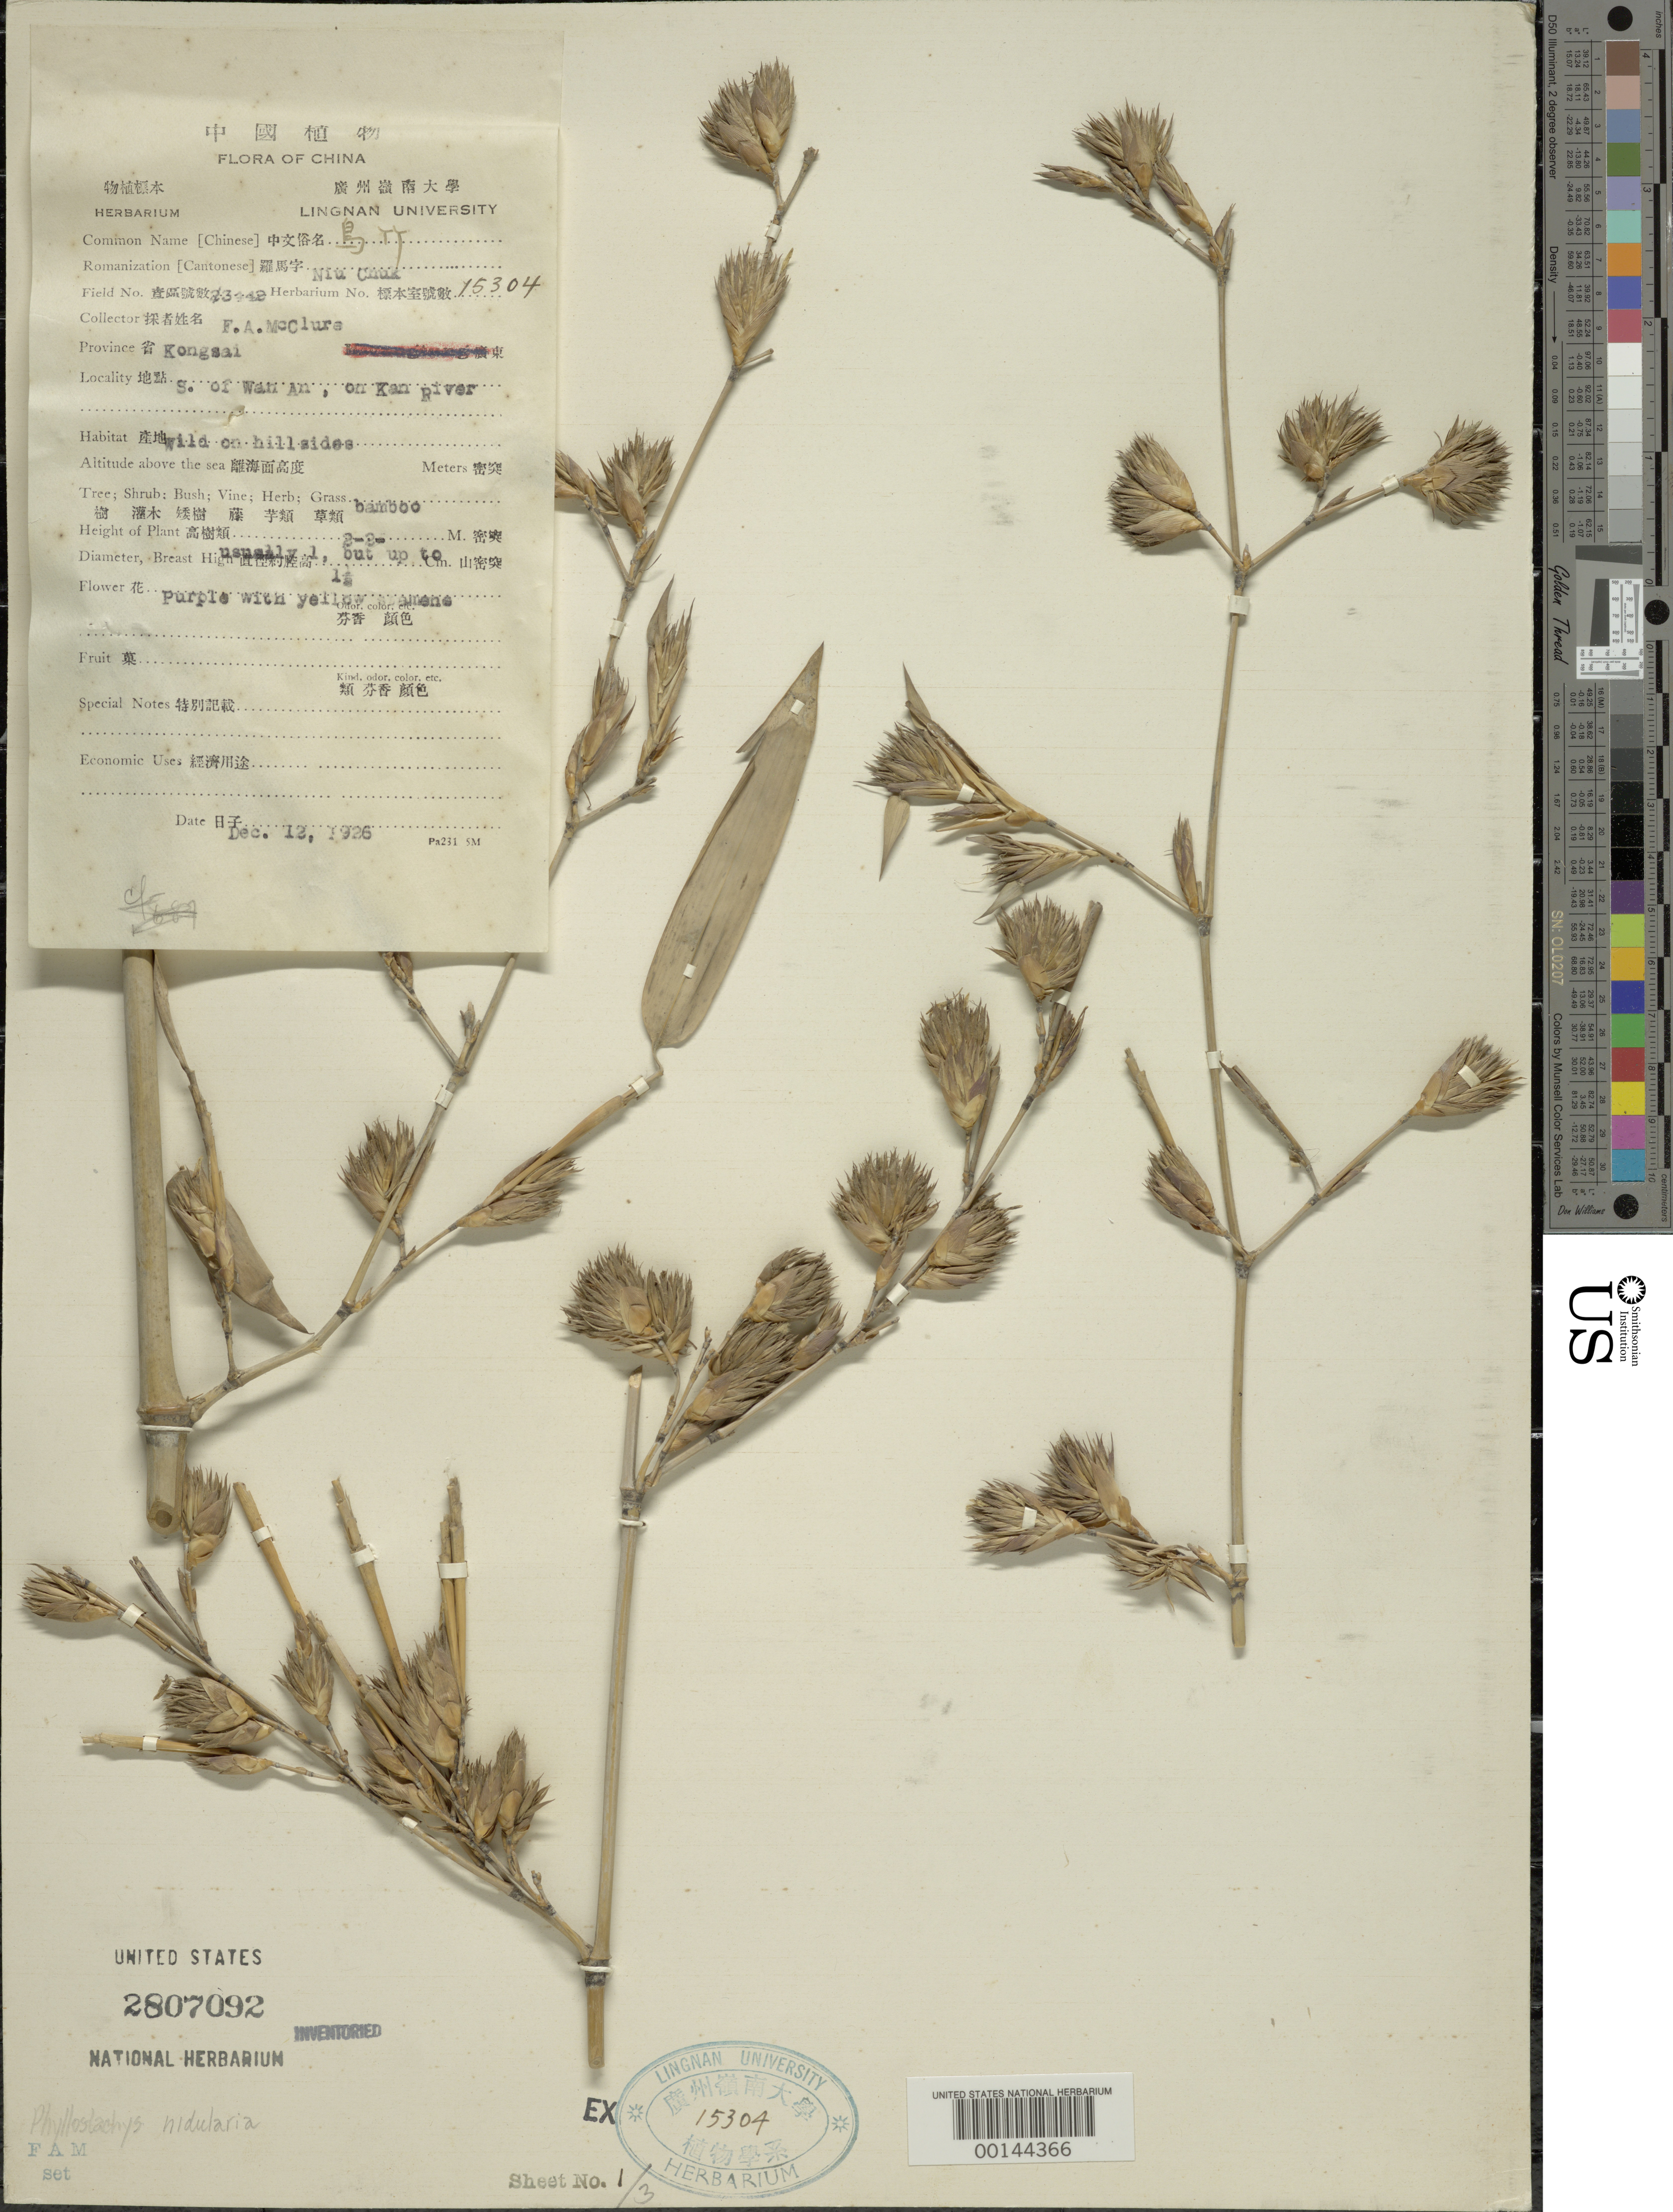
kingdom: Plantae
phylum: Tracheophyta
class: Liliopsida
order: Poales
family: Poaceae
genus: Phyllostachys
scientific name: Phyllostachys nidularia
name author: Munro ex Fenzi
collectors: F. A. McClure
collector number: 3442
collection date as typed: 12 Dec 1926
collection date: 1926-12-12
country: China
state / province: Jiangsu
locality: S. of wan an, kan river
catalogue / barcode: US 2807092